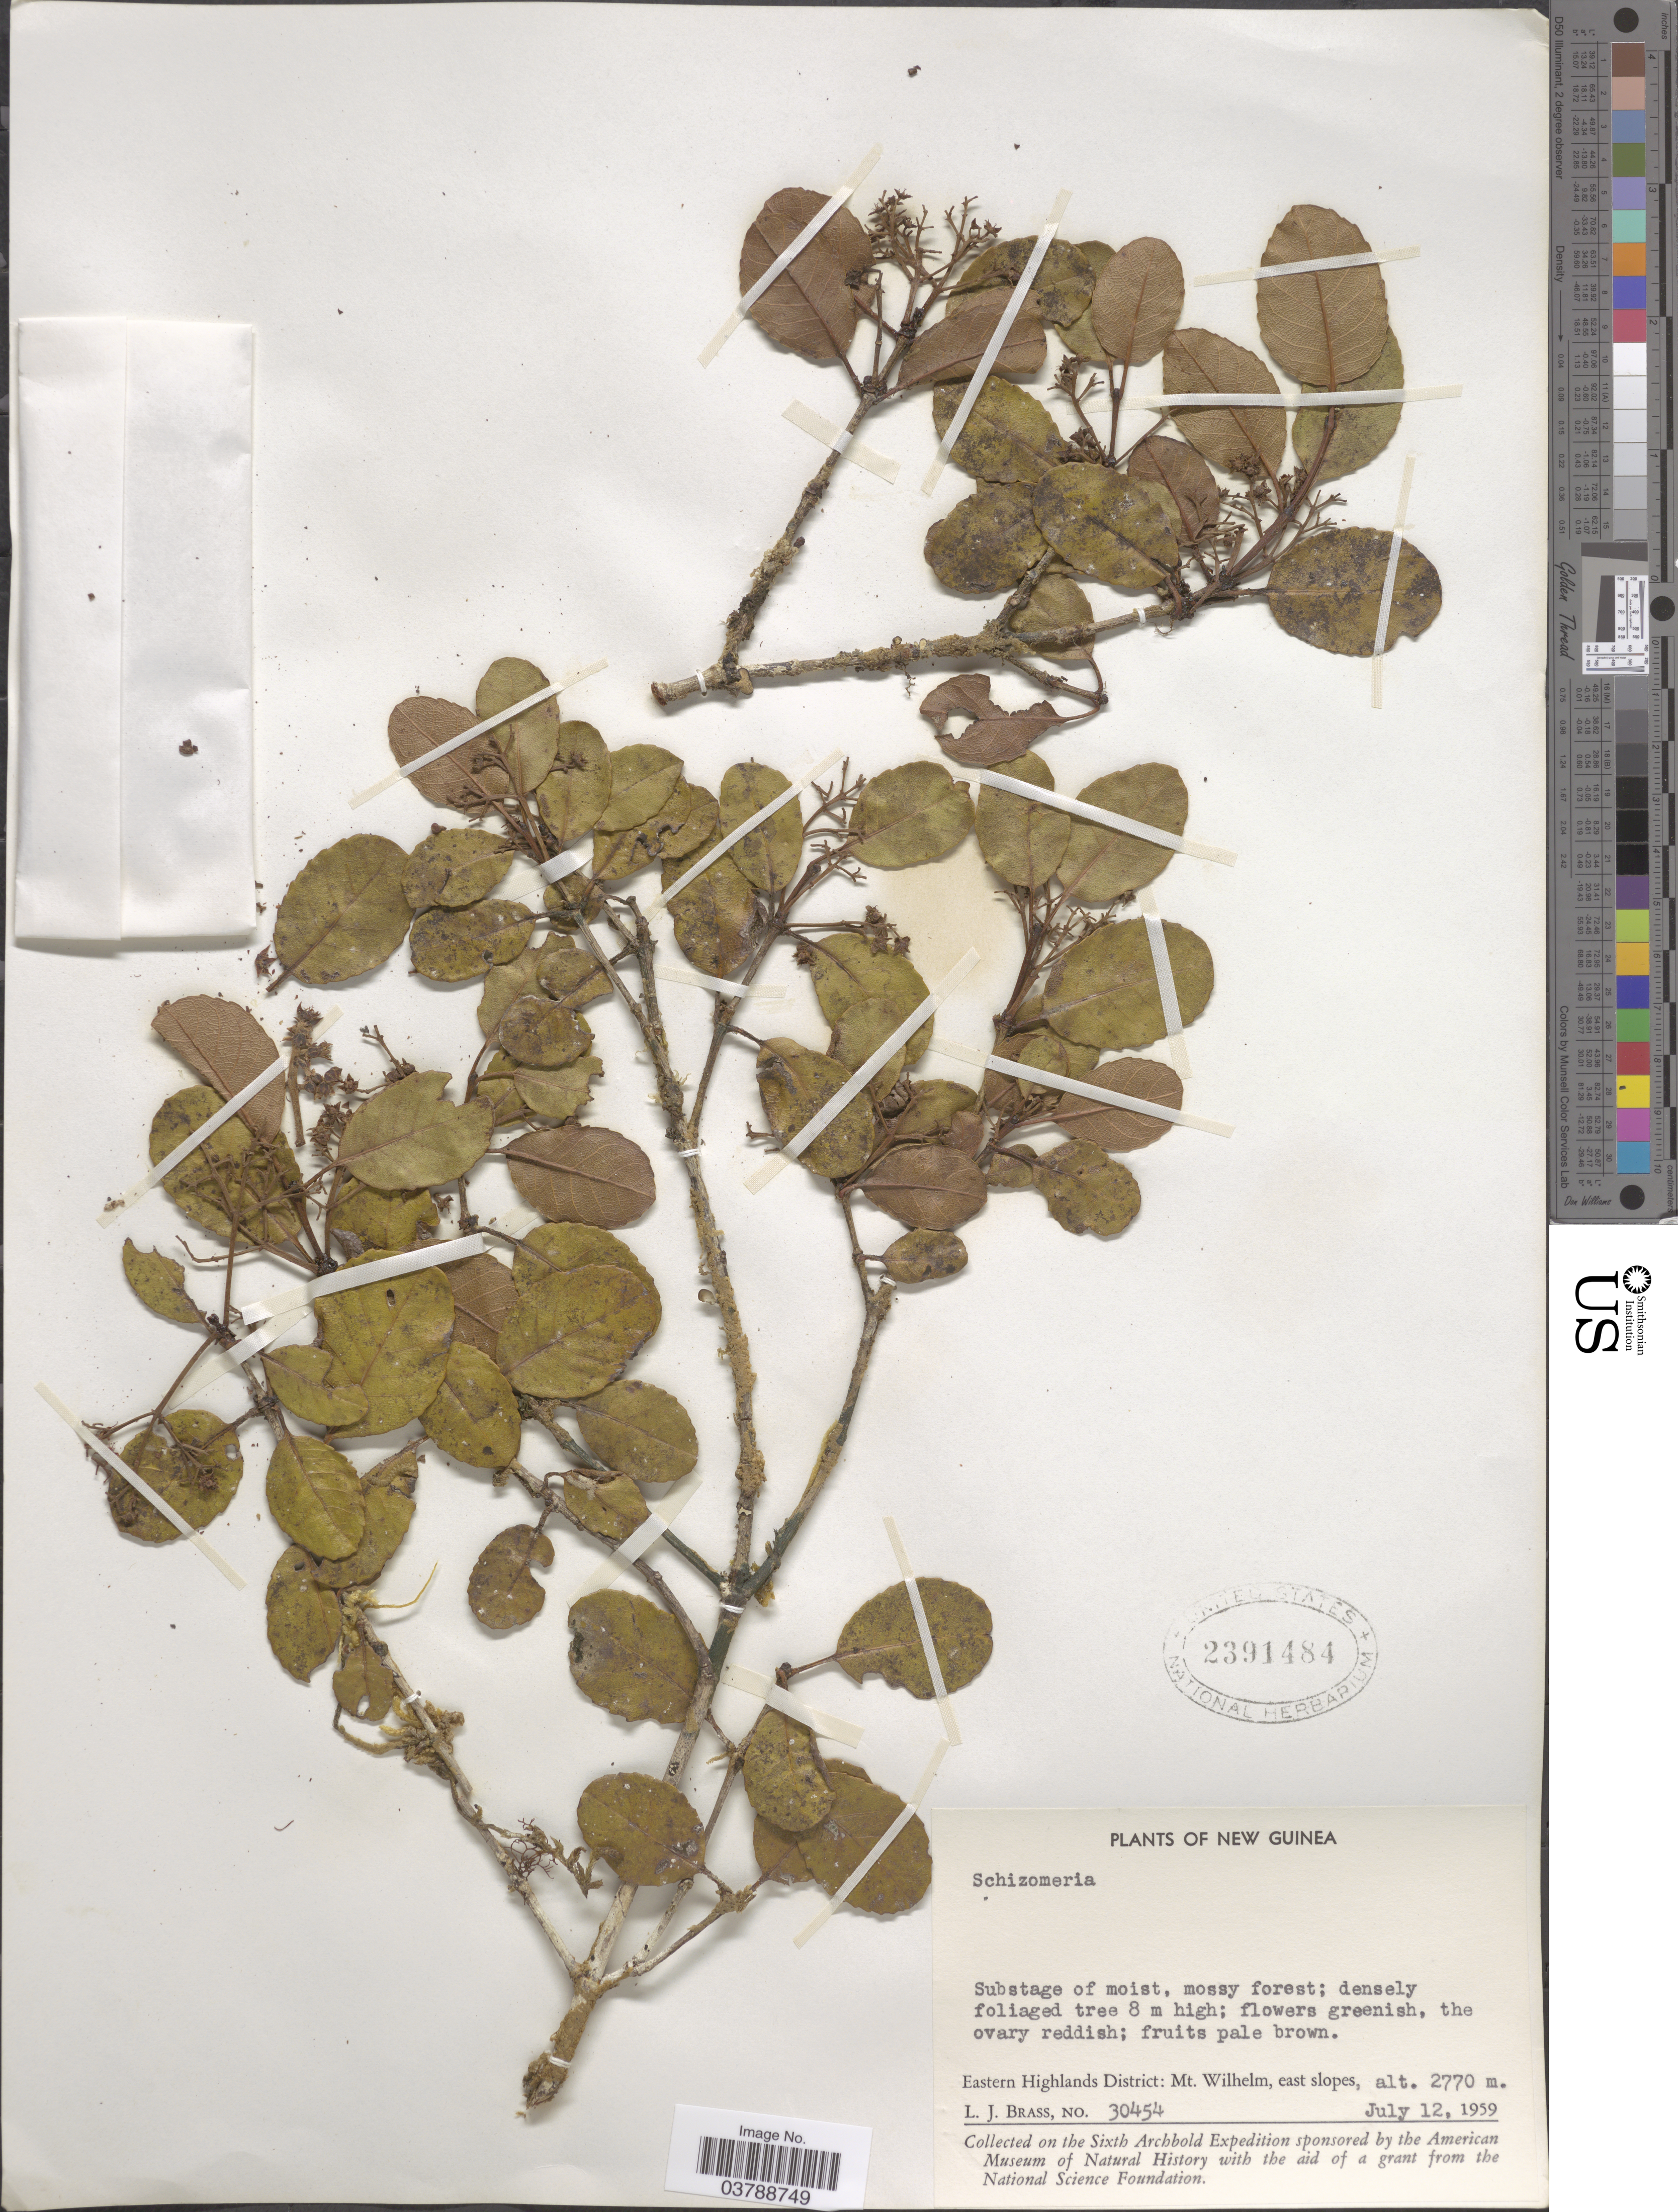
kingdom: Plantae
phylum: Tracheophyta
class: Magnoliopsida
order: Oxalidales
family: Cunoniaceae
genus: Schizomeria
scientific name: Schizomeria sp.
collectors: L. J. Brass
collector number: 30454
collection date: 1959-07-12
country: Papua New Guinea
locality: New Guinea. Eastern Highlands District: Mt. Wilhelm, east slopes.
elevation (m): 2770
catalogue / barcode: US 2391484